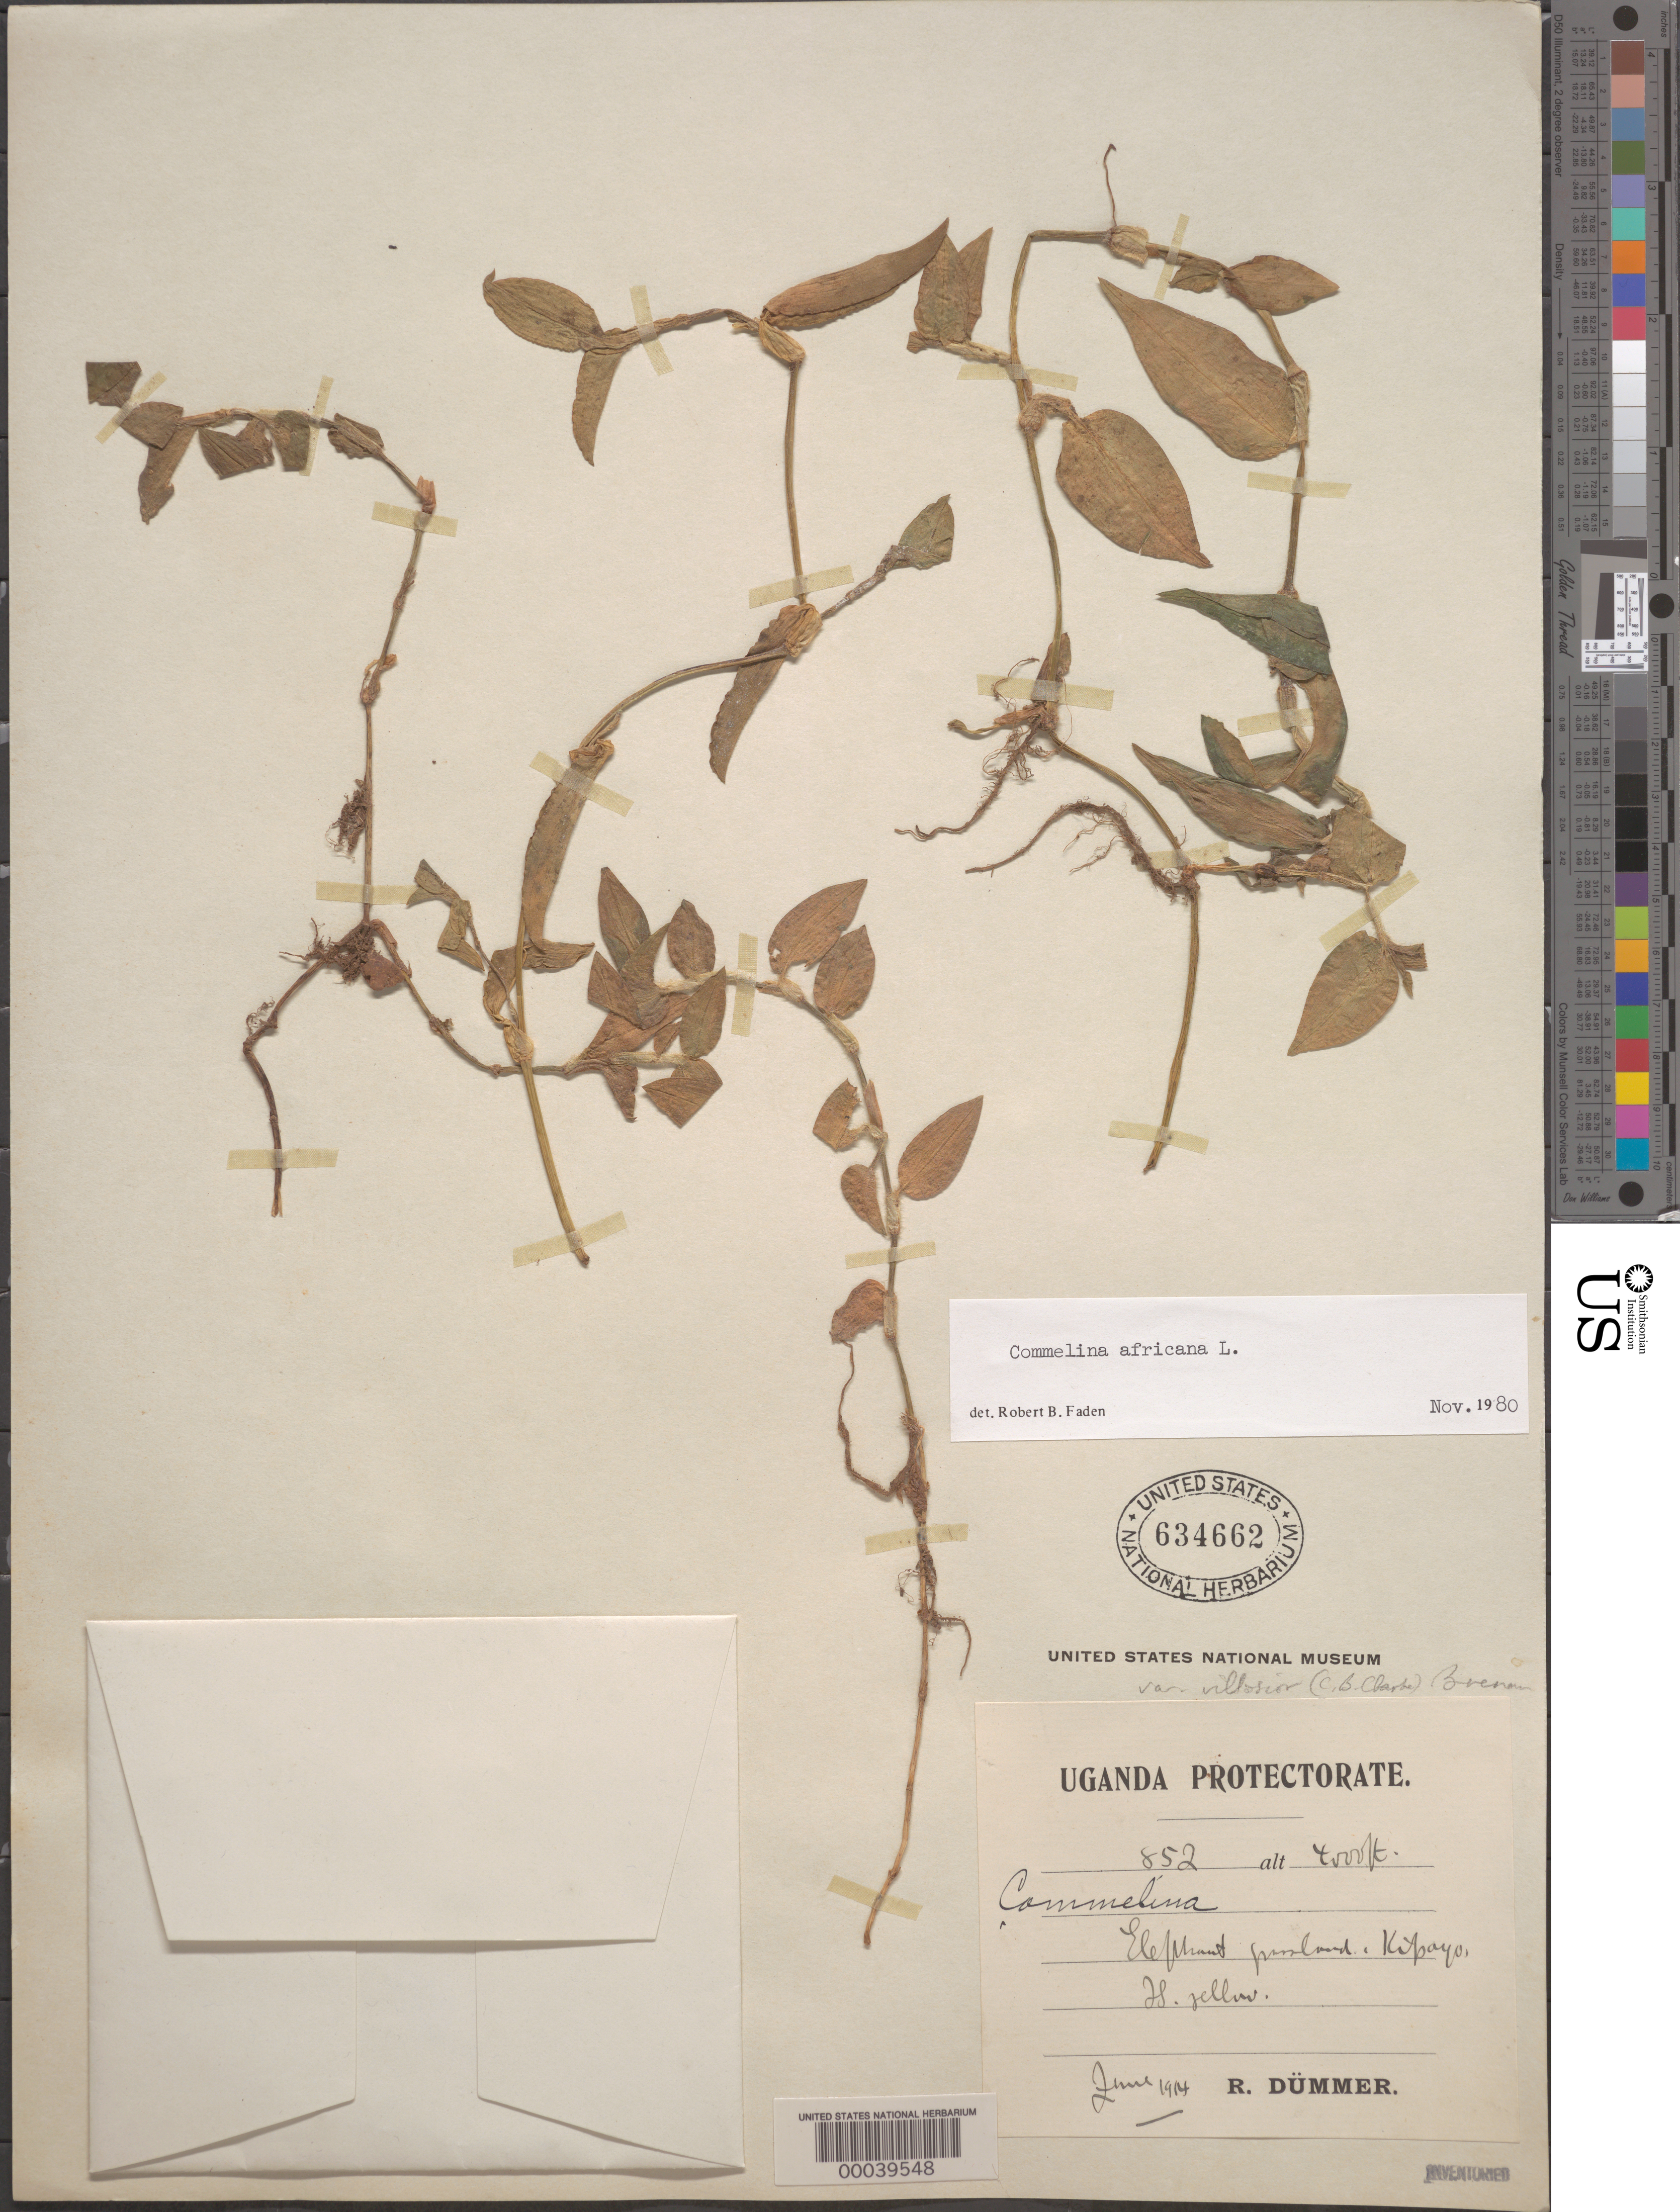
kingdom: Plantae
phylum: Tracheophyta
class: Liliopsida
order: Commelinales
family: Commelinaceae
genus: Commelina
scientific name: Commelina africana var. villosior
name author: (C.B. Clarke) Brenan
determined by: Faden, Robert B., (US), Smithsonian Institution - National Museum of Natural History (UNITED STATES)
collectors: R. Drummer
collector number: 852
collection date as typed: Jun 1914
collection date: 1914-06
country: Uganda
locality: Kibayo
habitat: Elephant bushland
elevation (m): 1220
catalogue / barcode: US 634662